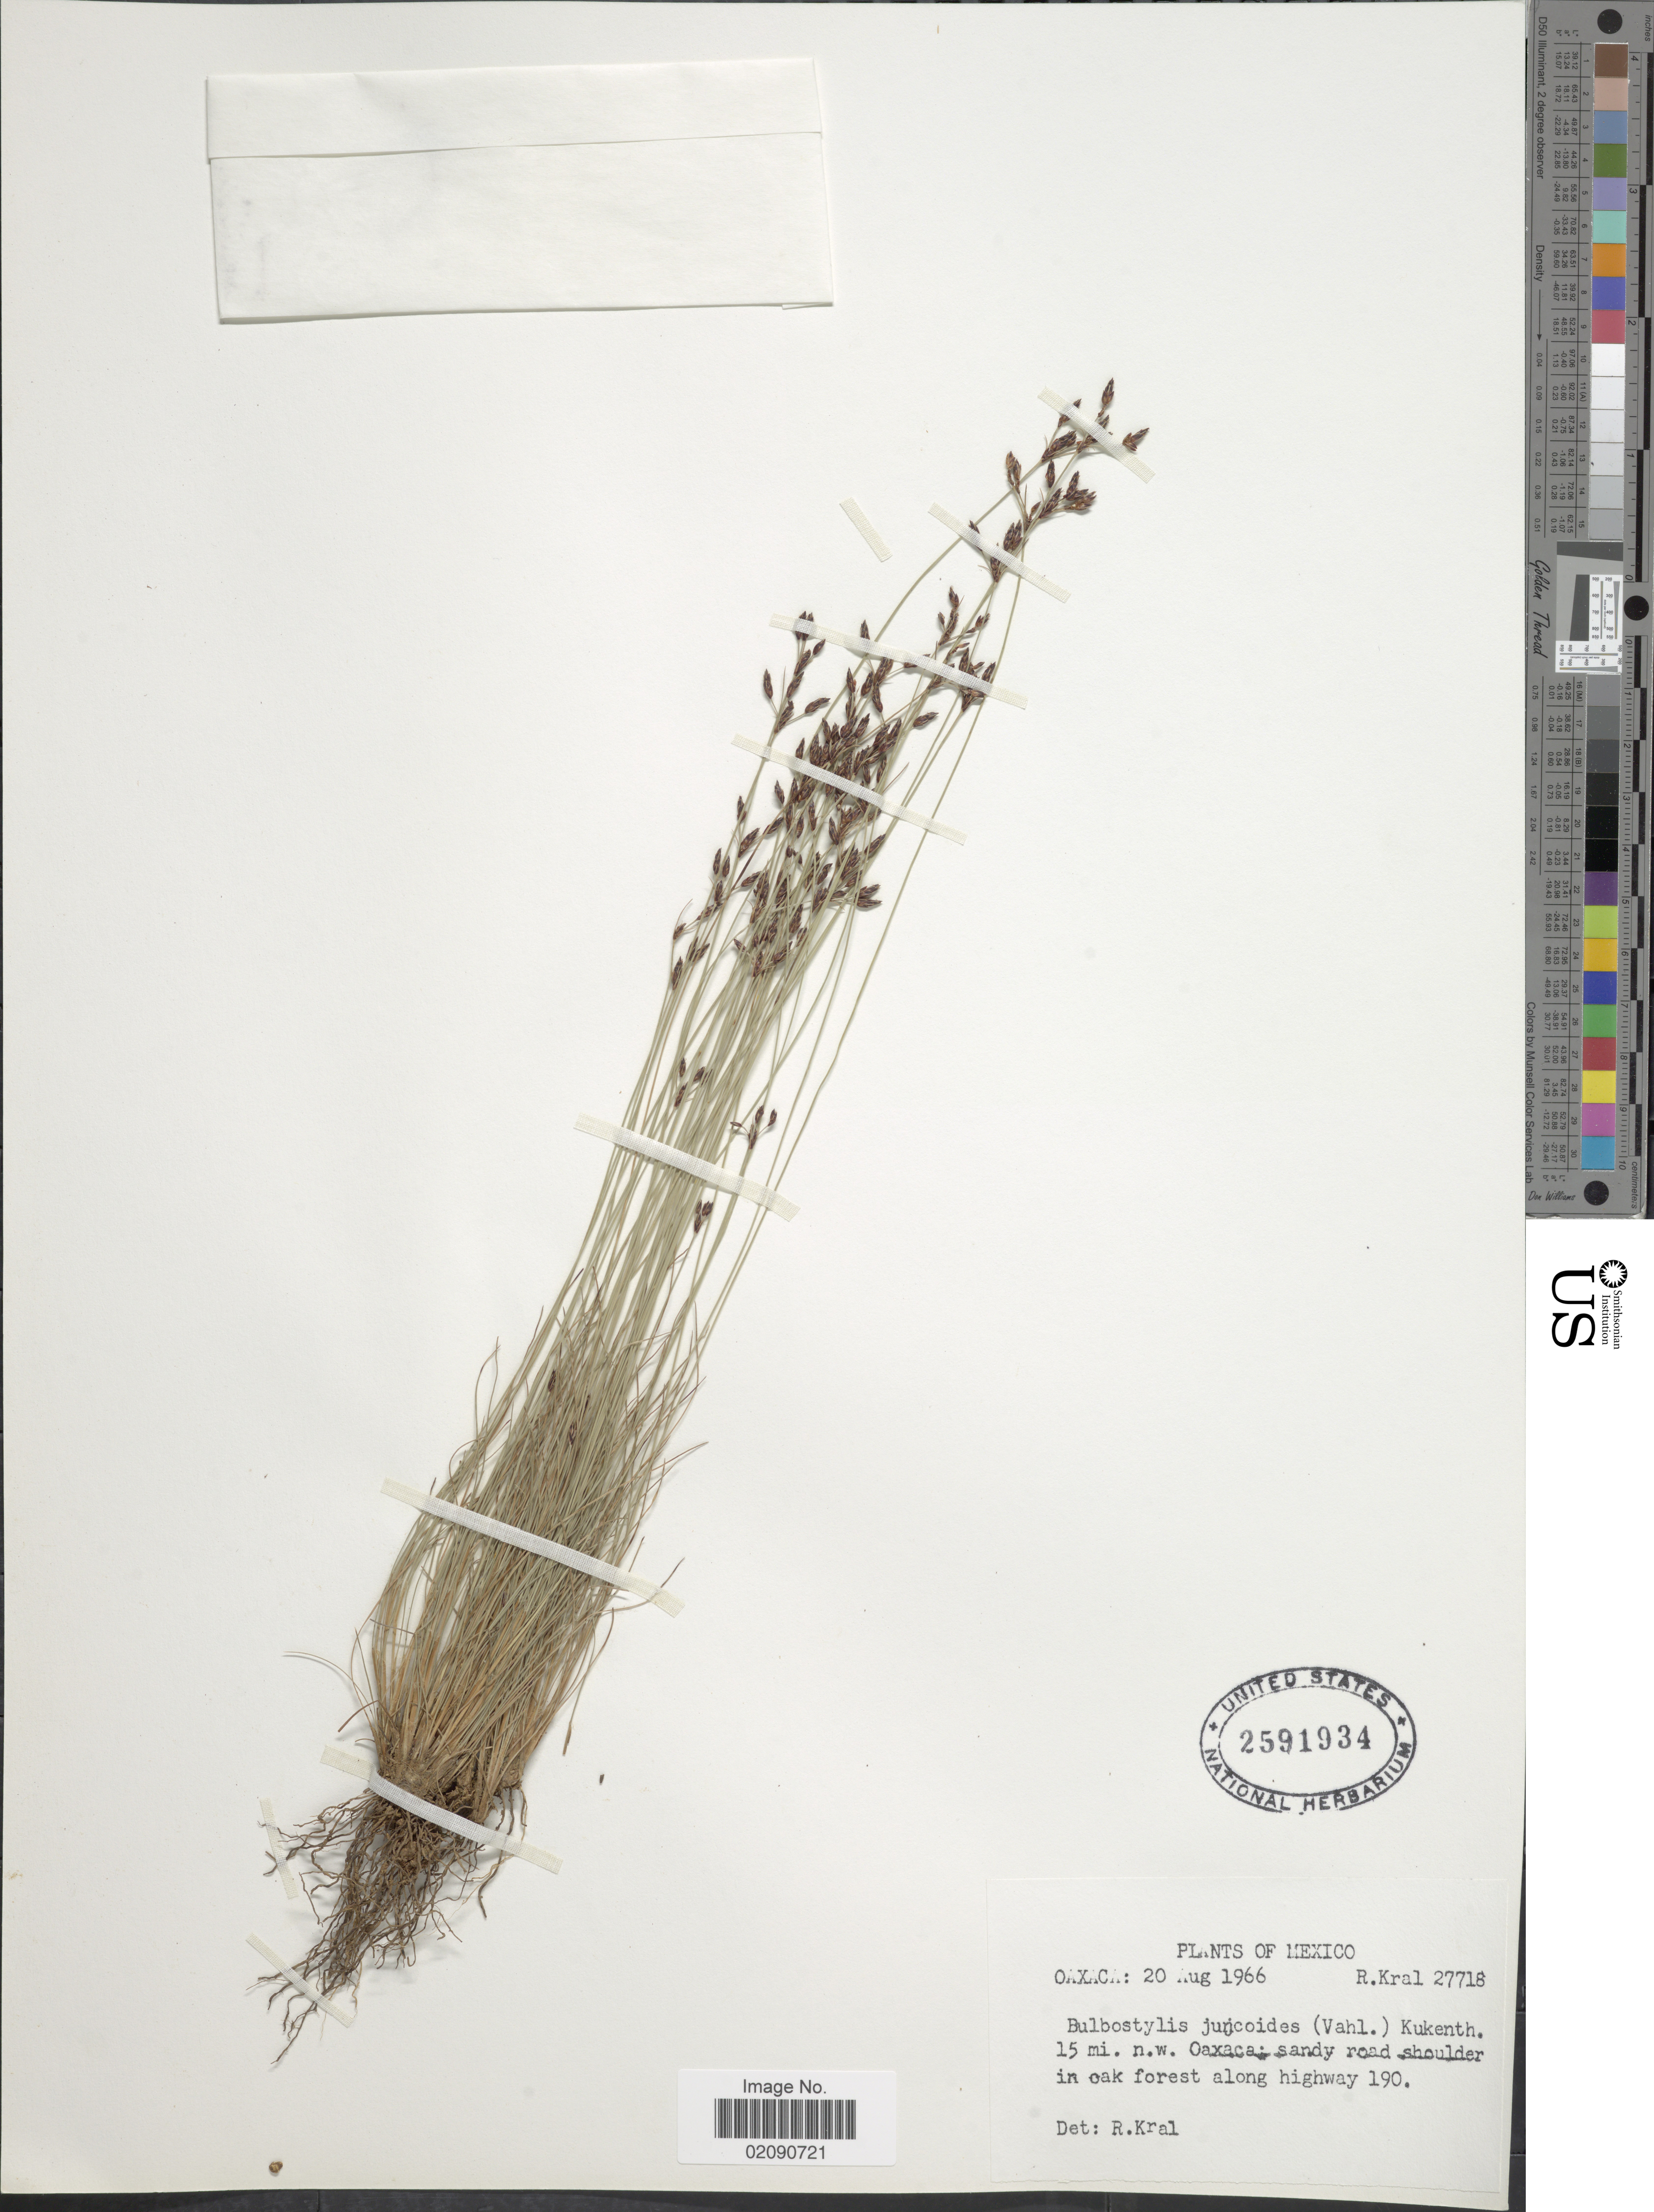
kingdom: Plantae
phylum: Tracheophyta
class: Liliopsida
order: Poales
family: Cyperaceae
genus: Bulbostylis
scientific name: Bulbostylis juncoides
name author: (Vahl) Kük. ex Herter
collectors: R. Kral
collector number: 27718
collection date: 1966-08-20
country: Mexico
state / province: Oaxaca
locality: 15 mi. n.w. Oaxaca; sandy road shoulder in oak forest along highway 190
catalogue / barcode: US 2591934